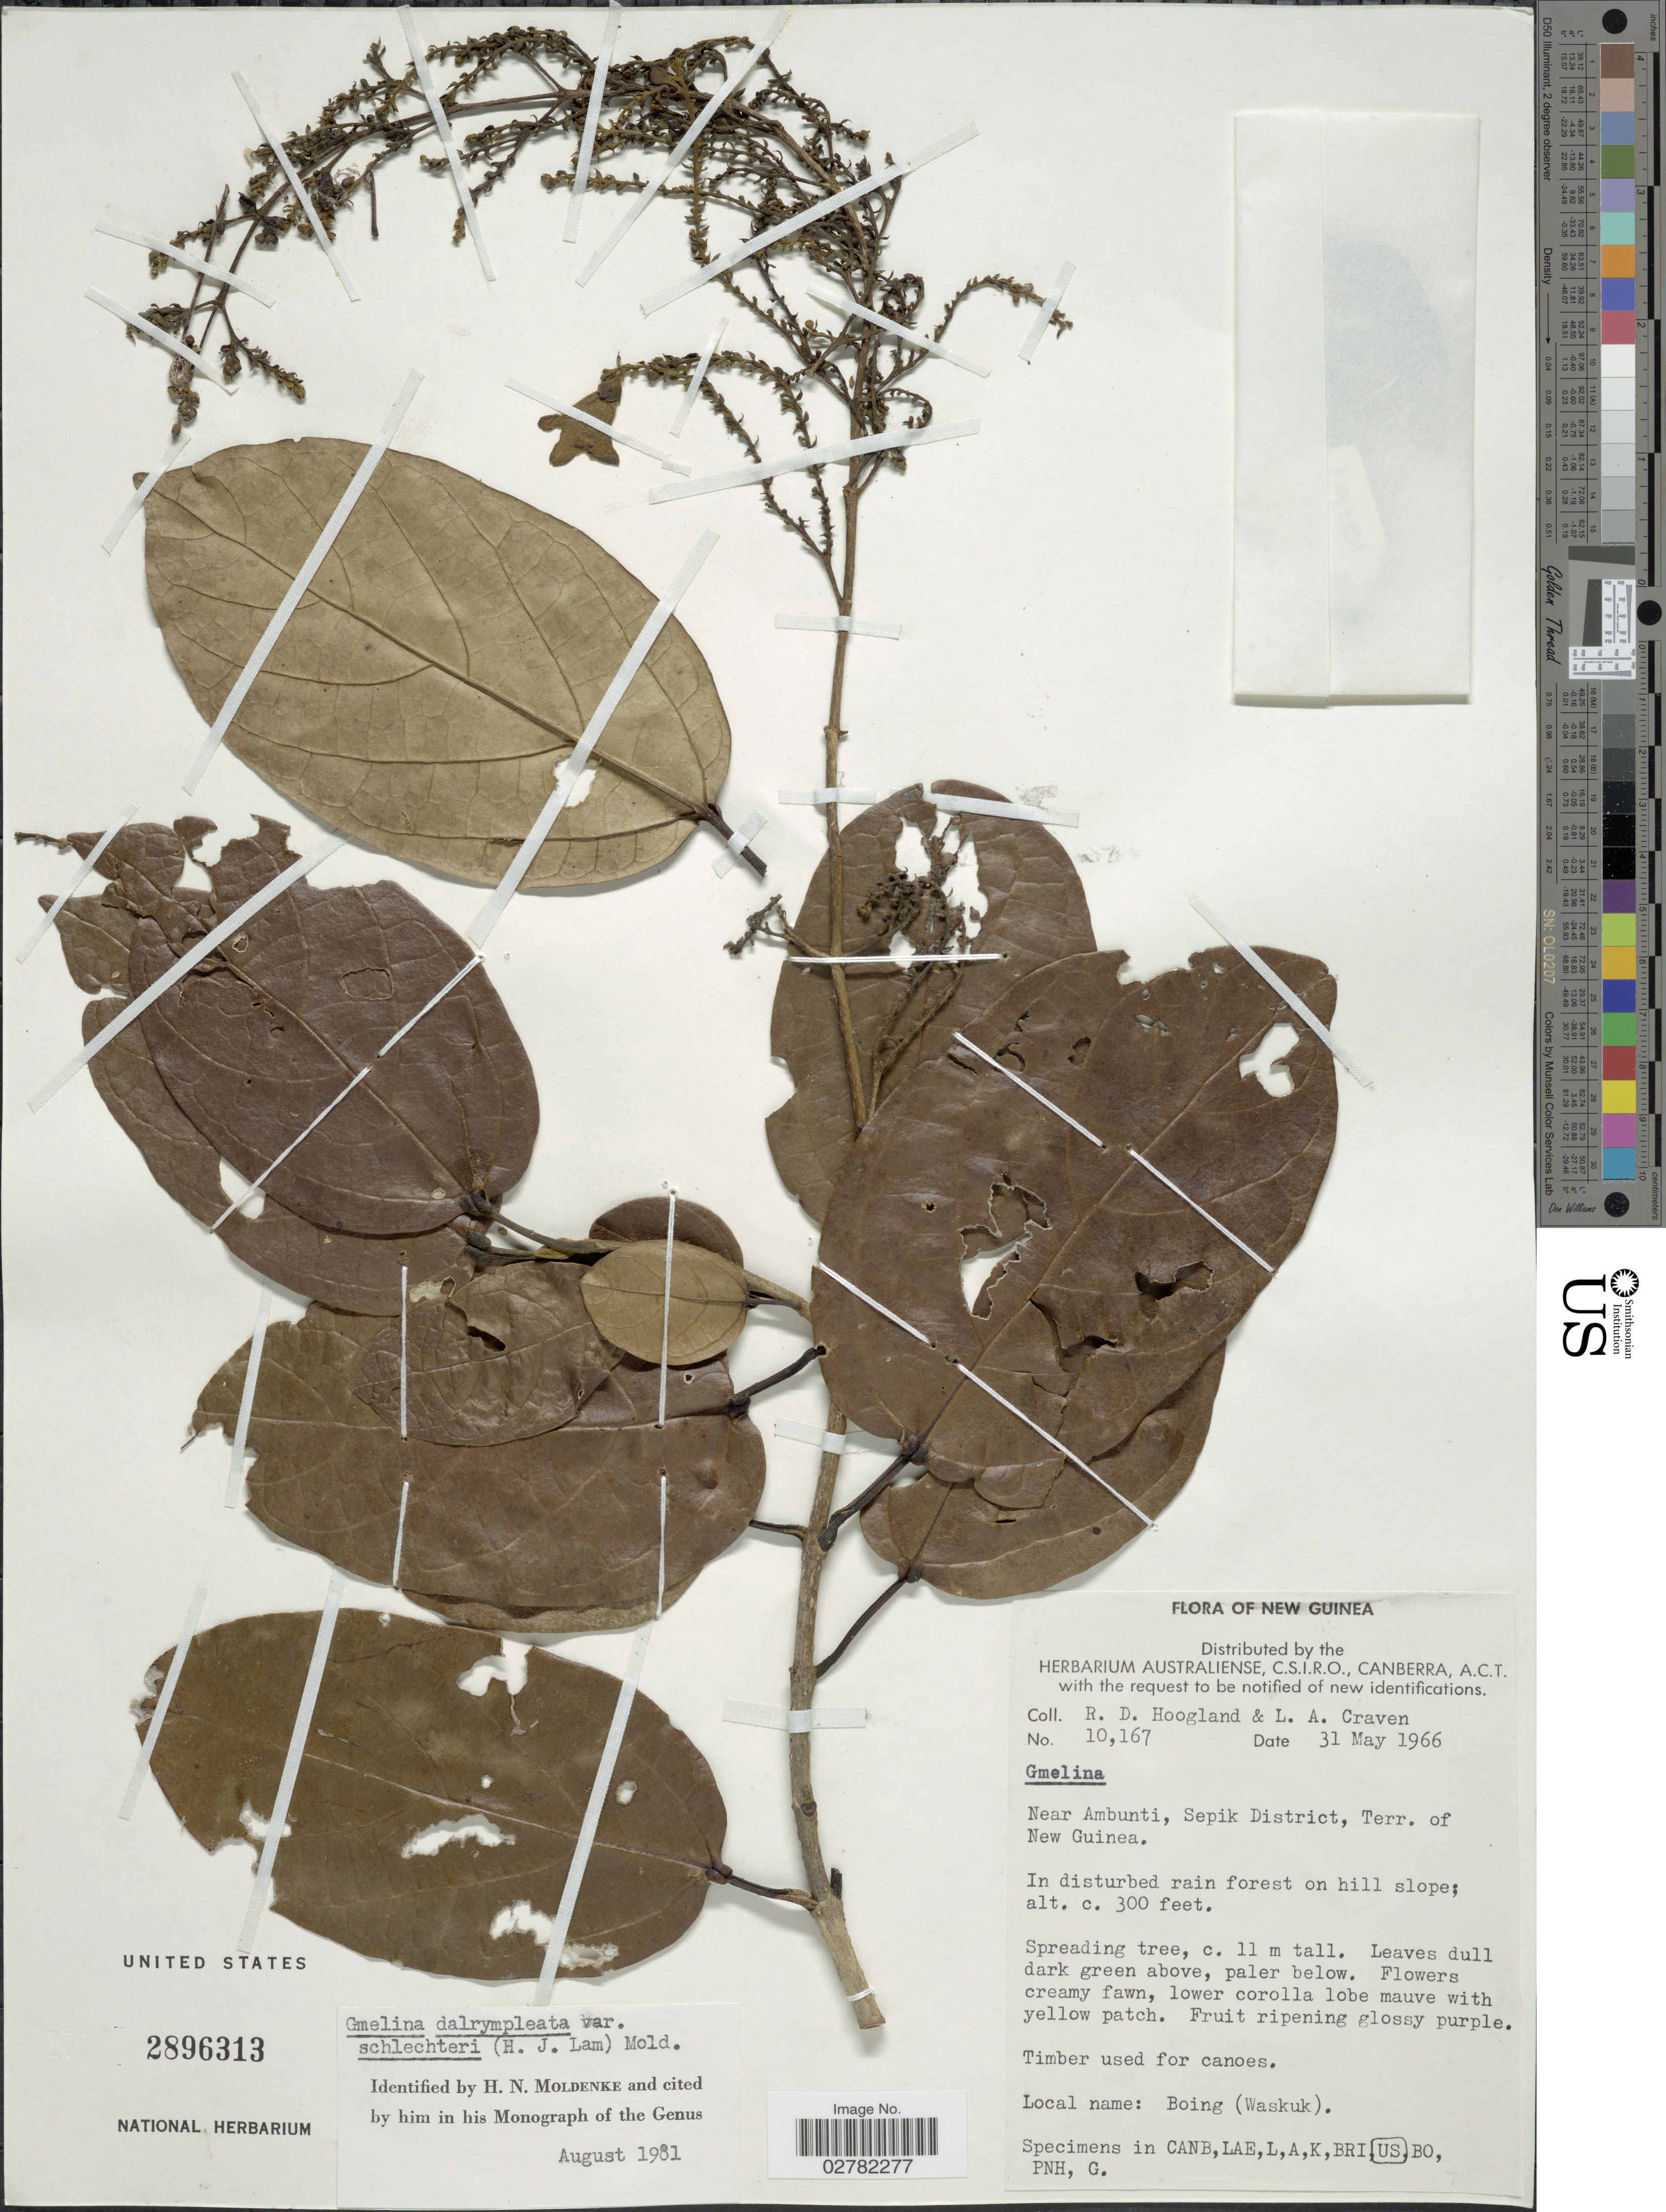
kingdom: Plantae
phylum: Tracheophyta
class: Magnoliopsida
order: Lamiales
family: Lamiaceae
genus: Gmelina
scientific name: Gmelina dalrympleana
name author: (F. Muell.) H.J. Lam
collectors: R. D. Hoogland & L. A. Craven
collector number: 10167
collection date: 1966-05-31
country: Papua New Guinea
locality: Near Ambunti, Sepik District, Terr. of New Guinea.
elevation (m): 91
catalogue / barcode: US 2896313